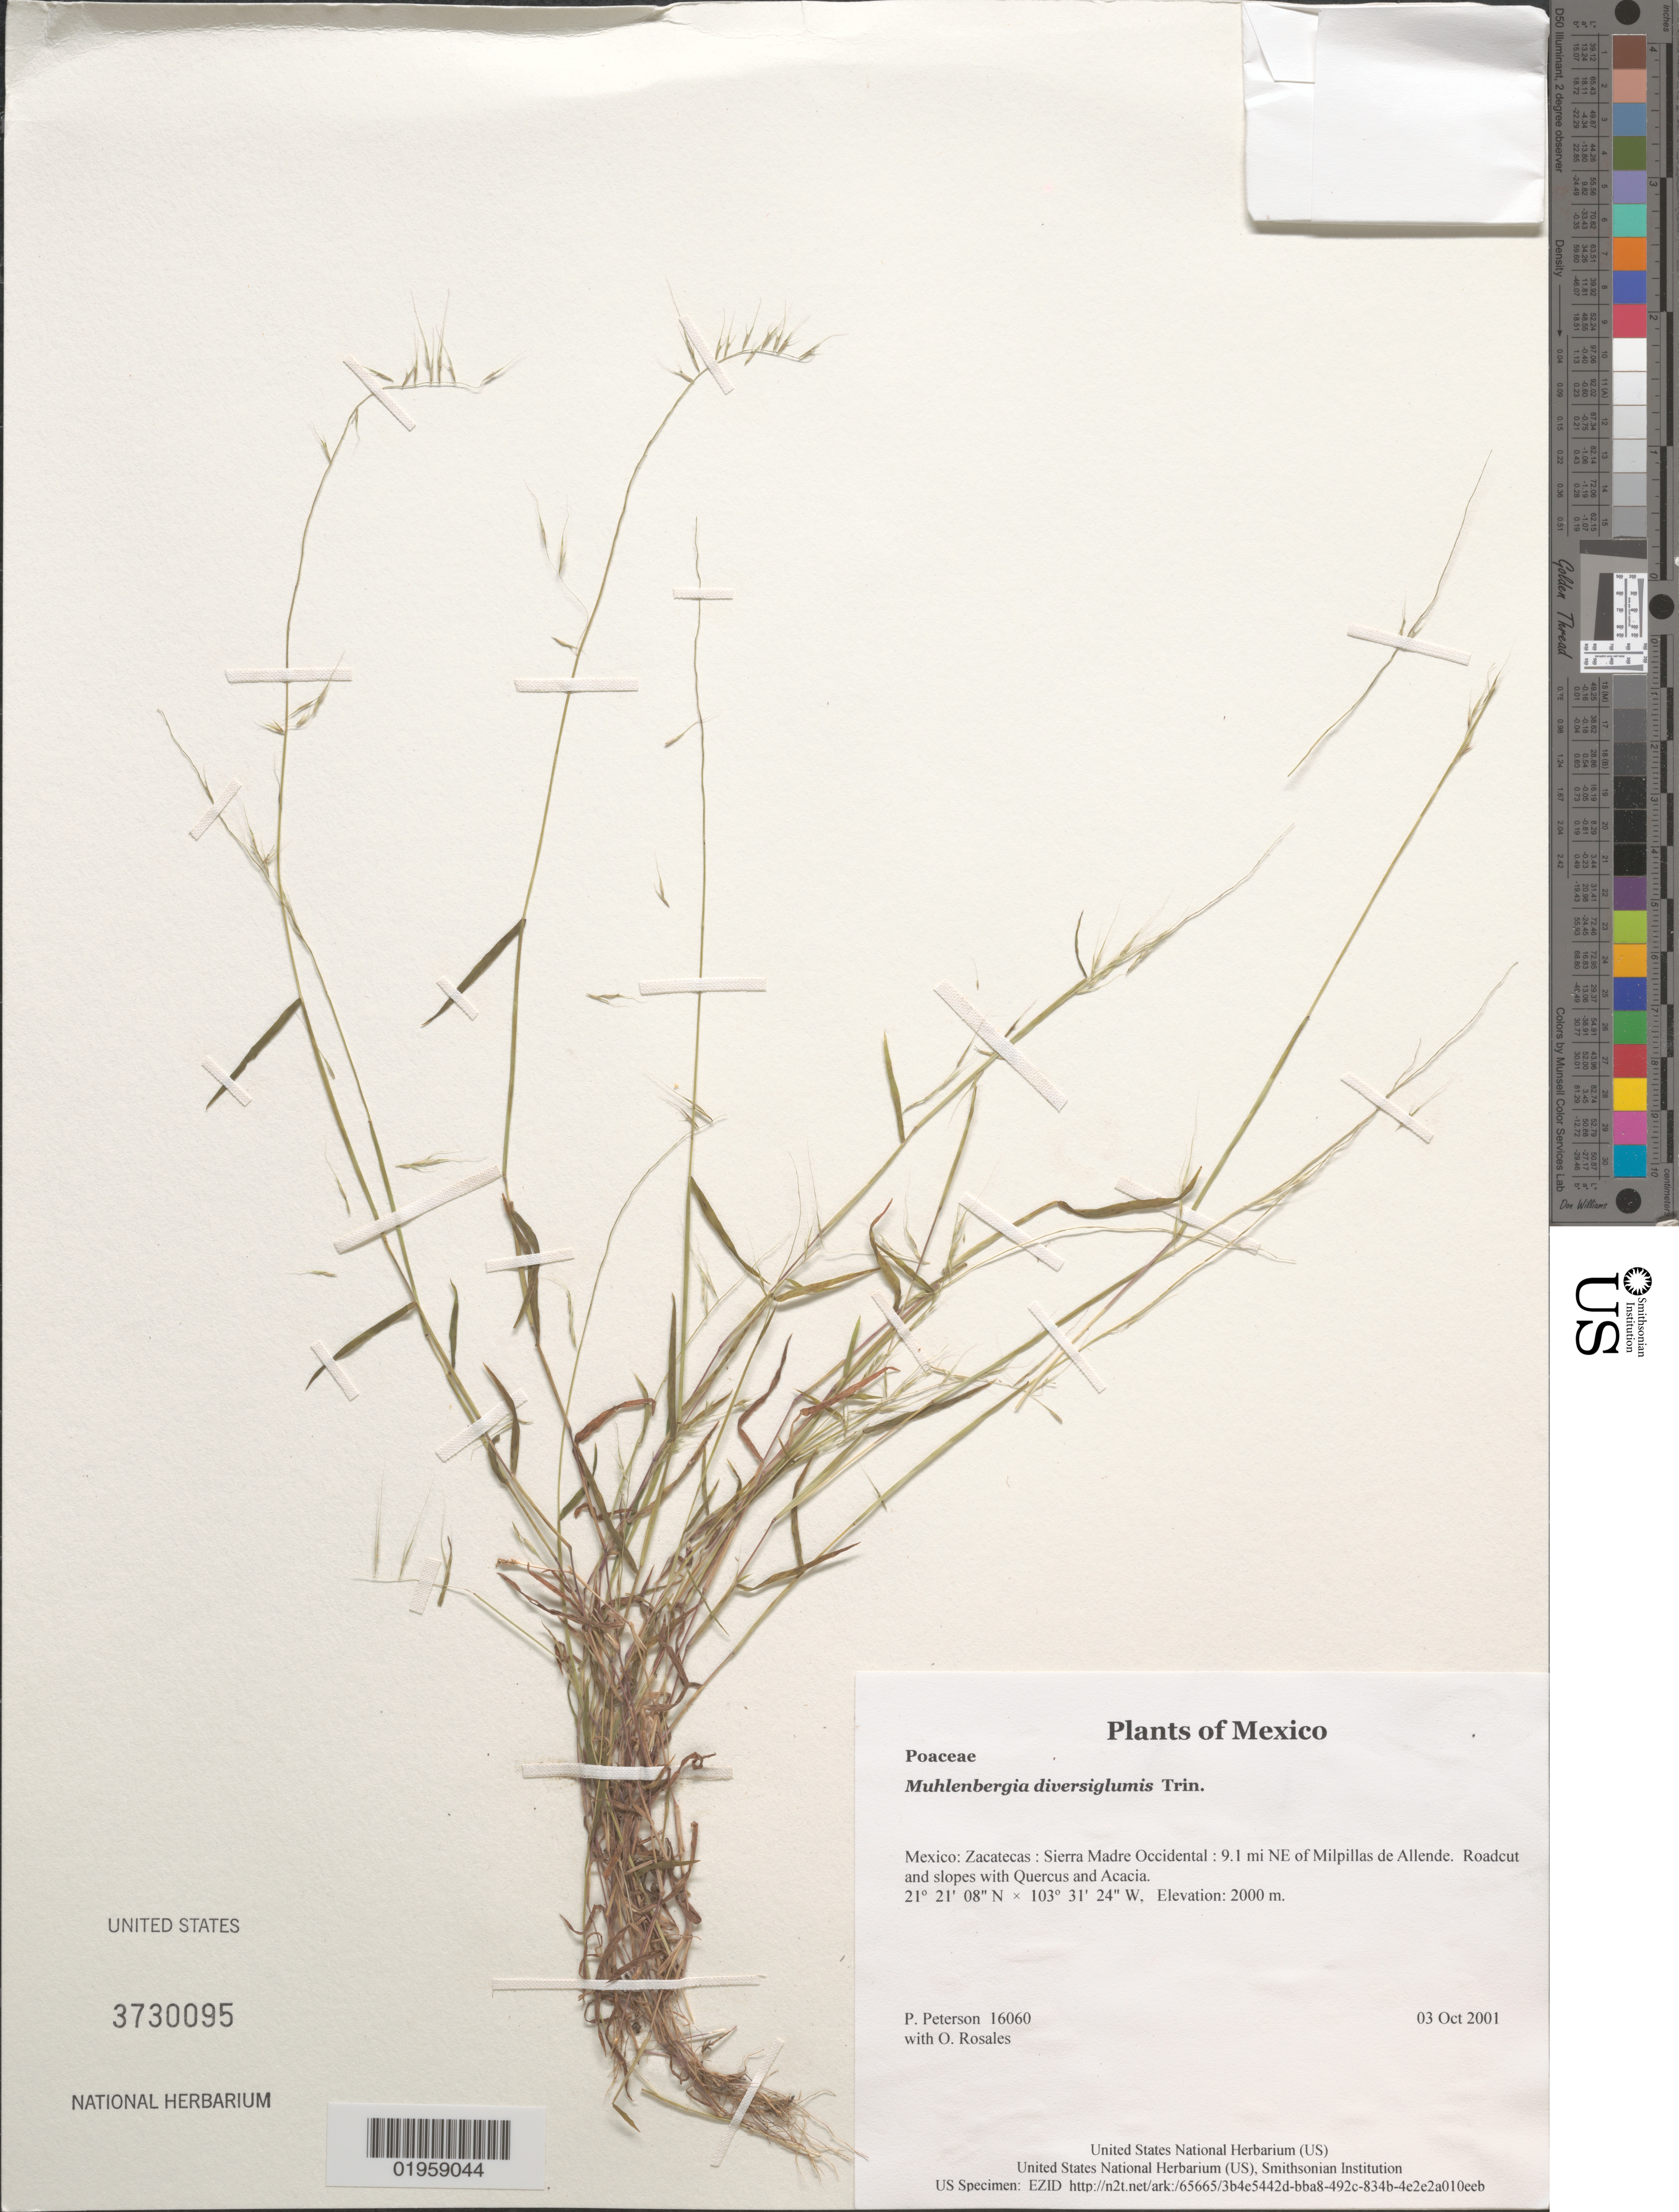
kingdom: Plantae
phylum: Tracheophyta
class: Liliopsida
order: Poales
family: Poaceae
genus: Muhlenbergia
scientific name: Muhlenbergia diversiglumis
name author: Trin.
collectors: P. M. Peterson & O. Rosales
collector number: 16060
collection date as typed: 03 Oct 2001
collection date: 2001-10-03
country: Mexico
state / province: Zacatecas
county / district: Sierra Madre Occidental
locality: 9.1 mi NE of Milpillas de Allende. Roadcut and slopes with Quercus and Acacia.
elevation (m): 2000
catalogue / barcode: US 3730095